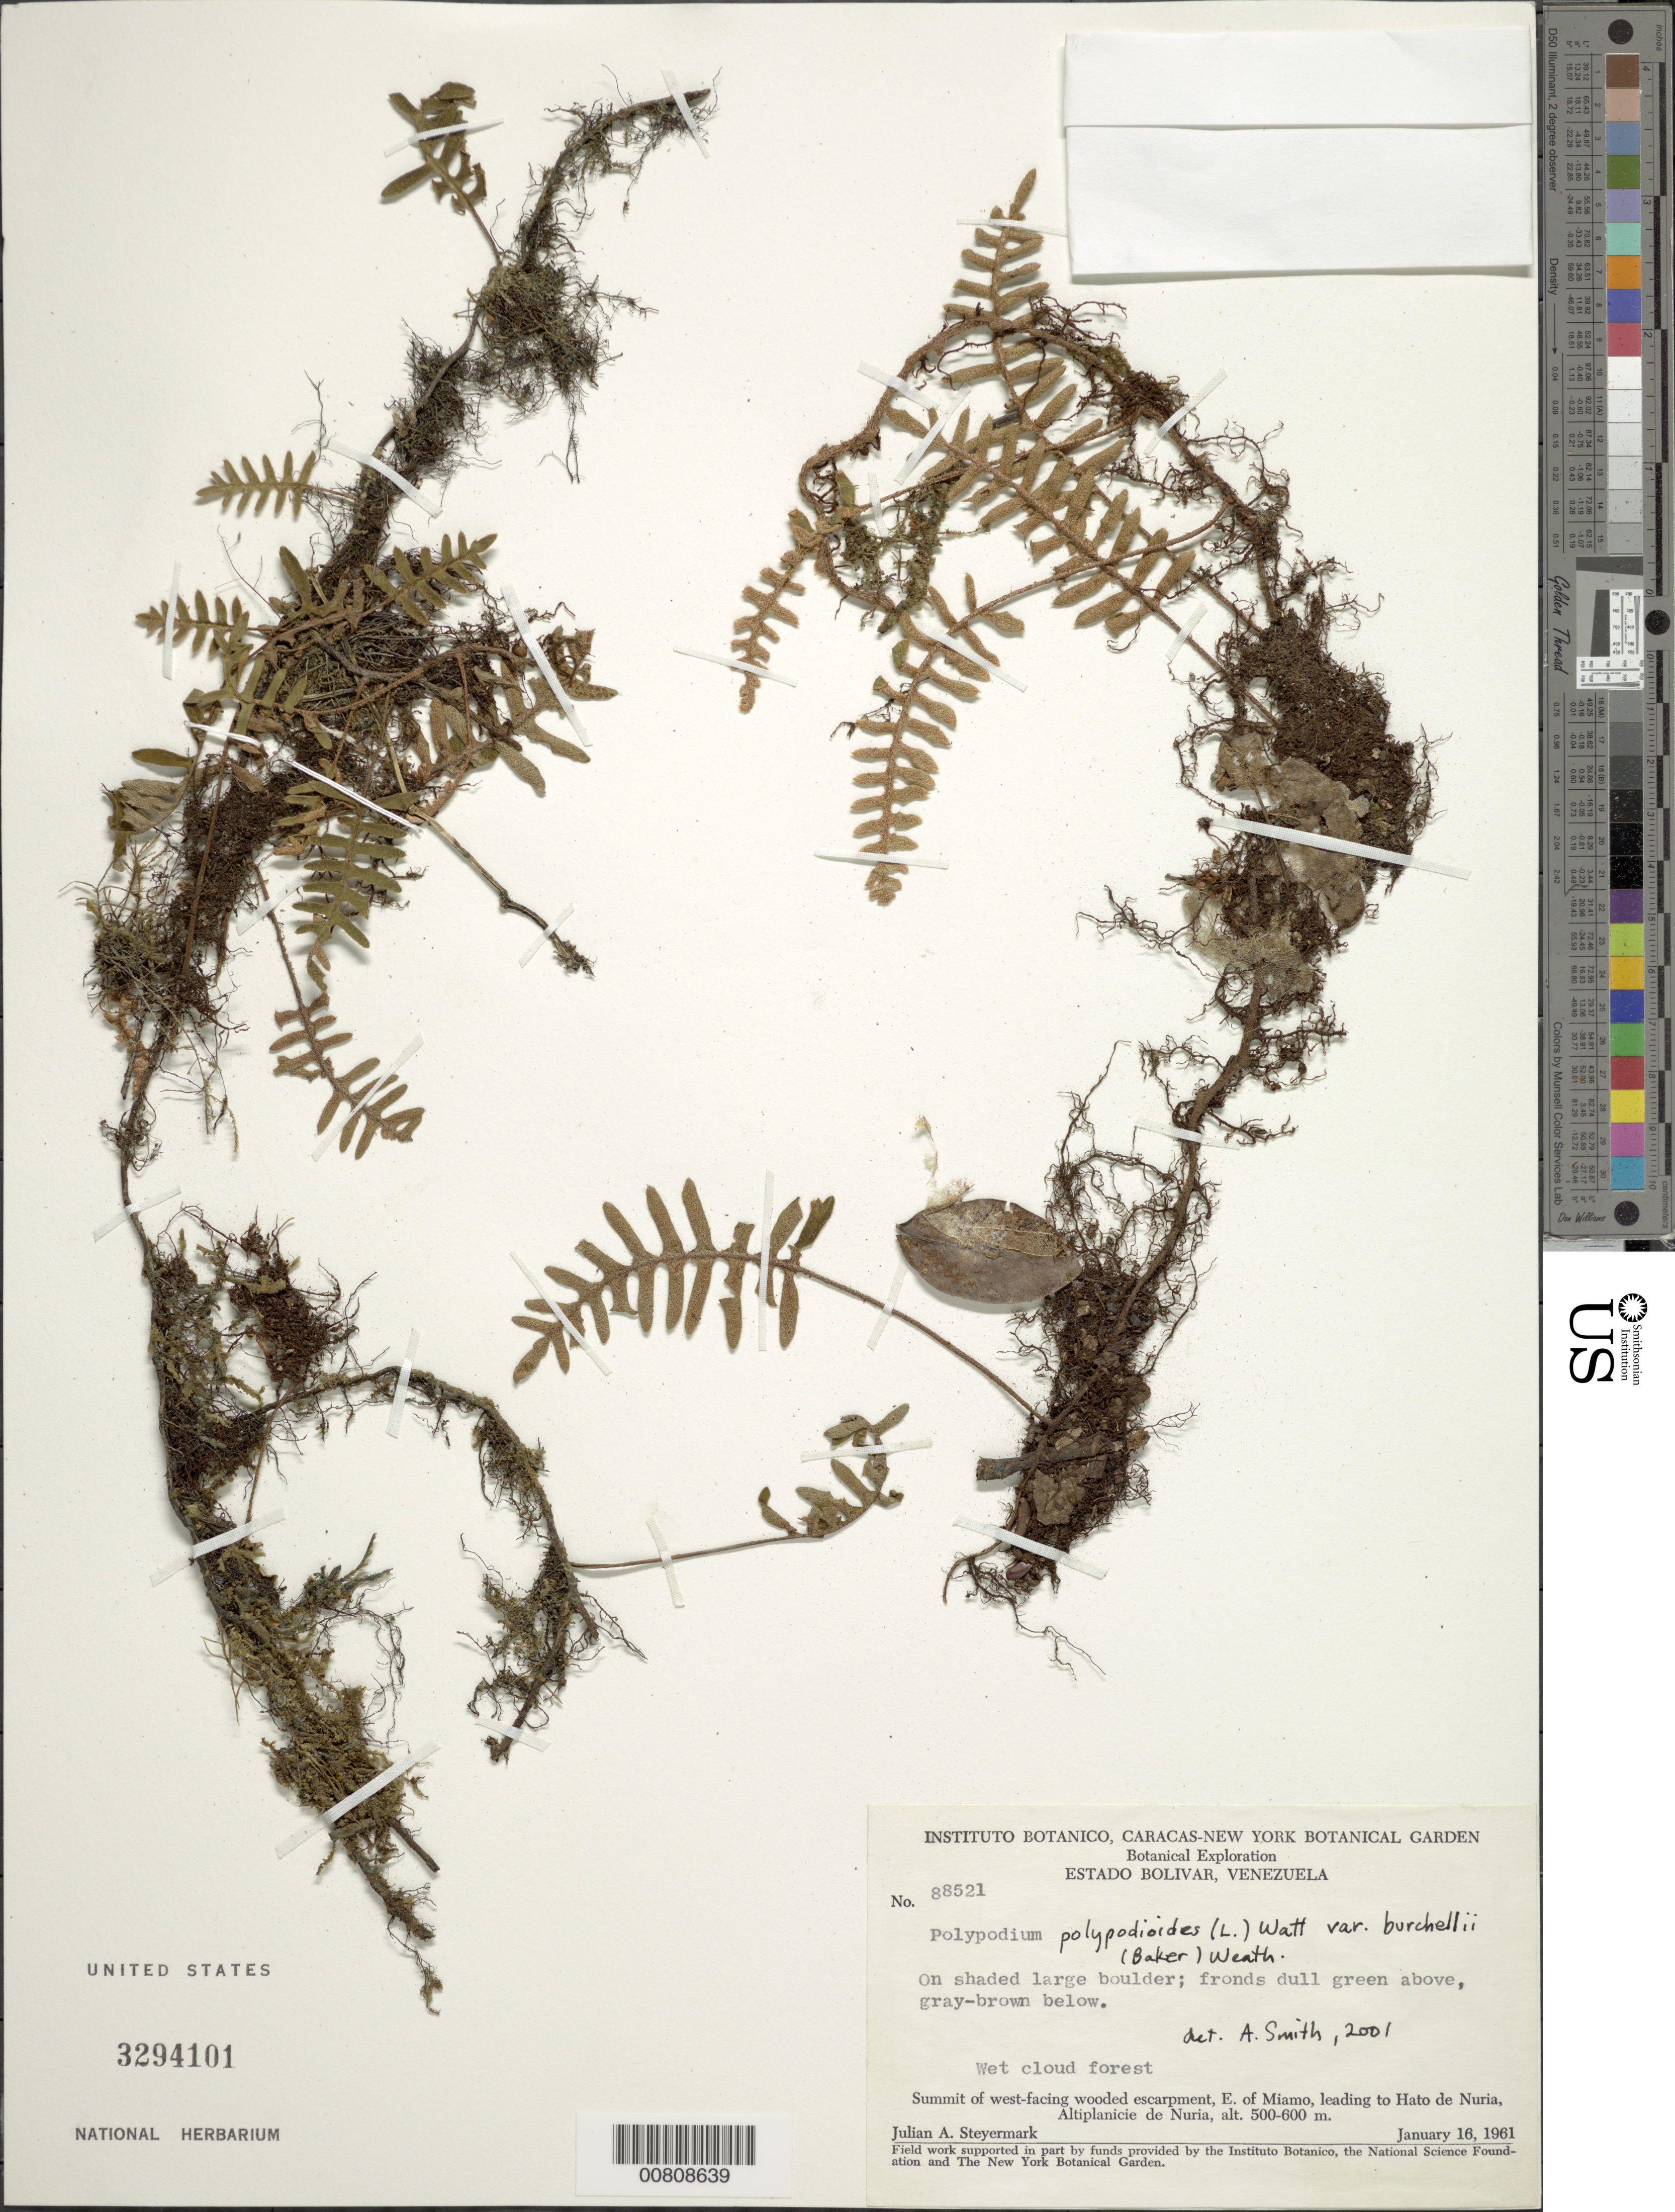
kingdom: Plantae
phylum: Tracheophyta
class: Polypodiopsida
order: Polypodiales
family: Polypodiaceae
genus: Pleopeltis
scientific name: Pleopeltis polypodioides var. burchellii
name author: (Baker) A.R. Sm.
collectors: J. Steyermark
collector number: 88521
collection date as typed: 16-Jan-61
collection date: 1961-01-16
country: Venezuela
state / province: Bolívar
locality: Miamo, E of, leading to Hato de Nuria, Altiplanicie de Nuria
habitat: Wet cloud forest; on shaded large boulder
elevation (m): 500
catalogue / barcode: US 3294101